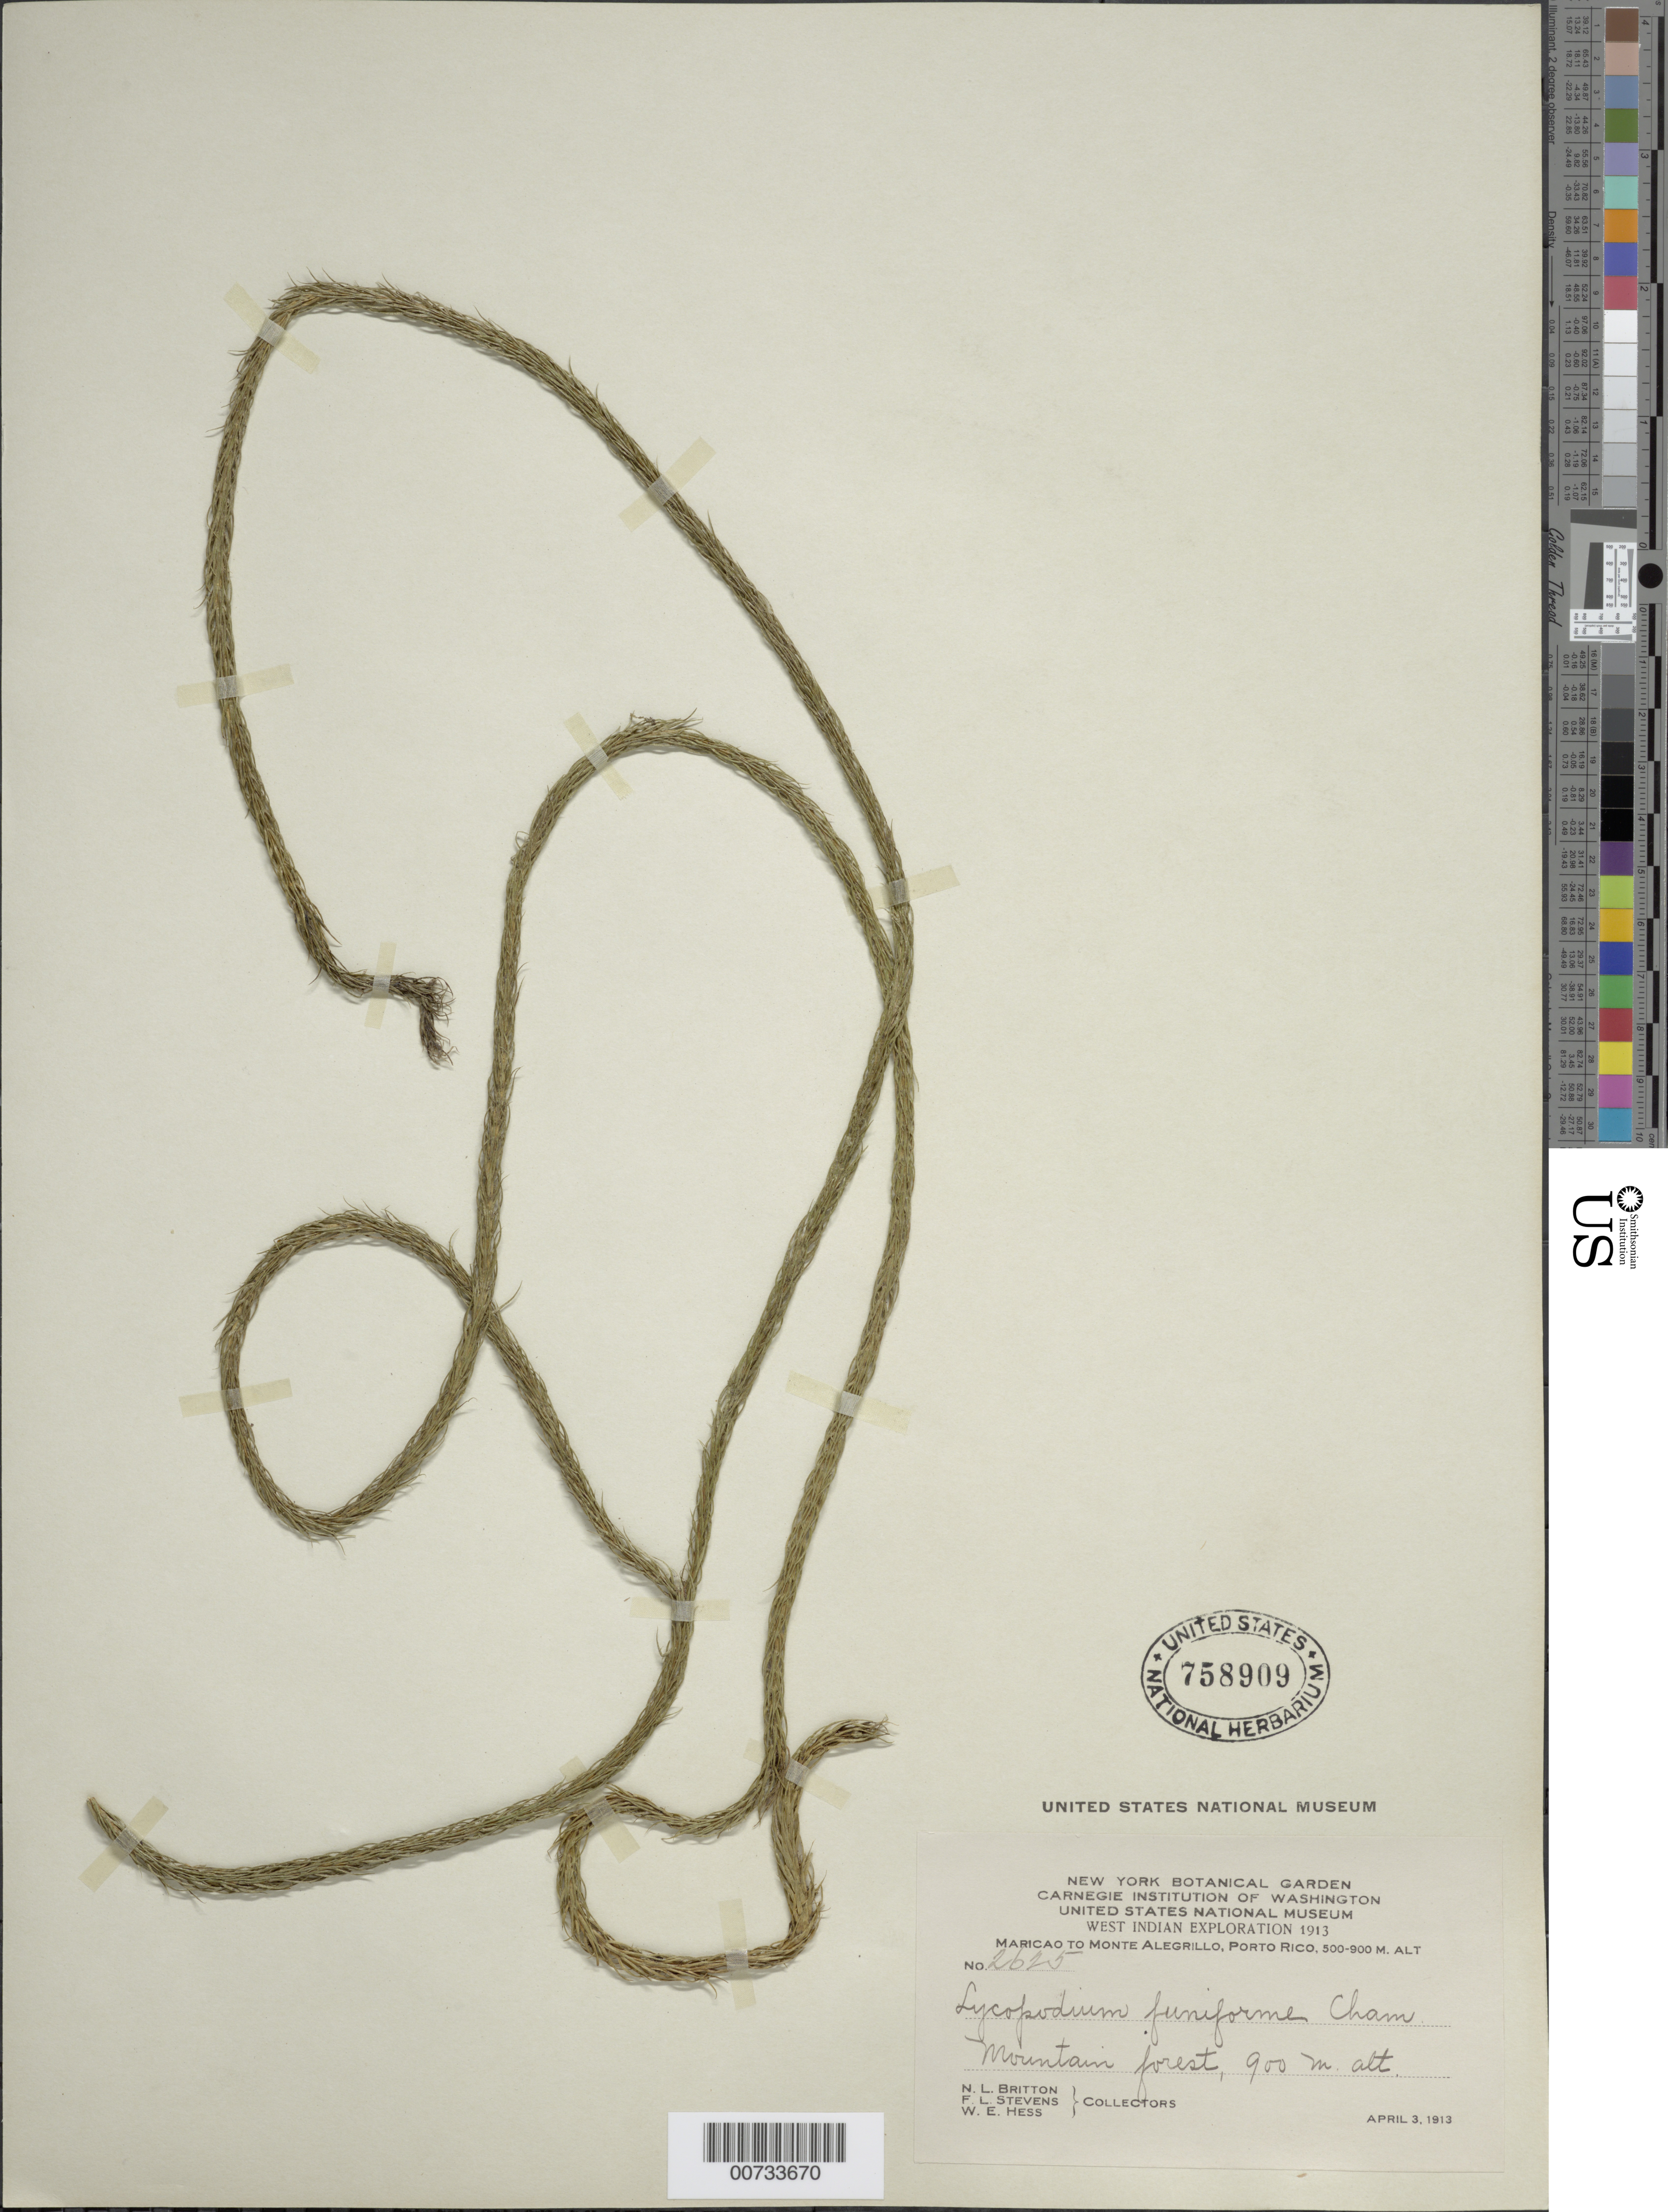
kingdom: Plantae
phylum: Tracheophyta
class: Lycopodiopsida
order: Lycopodiales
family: Lycopodiaceae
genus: Phlegmariurus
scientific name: Phlegmariurus funiformis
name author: (Cham. & Spring) B. Øllg.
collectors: N. Britton, F. L. Stevens & W. Hess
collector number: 2625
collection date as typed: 03 Apr 1913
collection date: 1913-04-03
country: Puerto Rico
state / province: Maricao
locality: Maricao to Monte Alegrillo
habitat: Mountain forest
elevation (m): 500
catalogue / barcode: US 758909